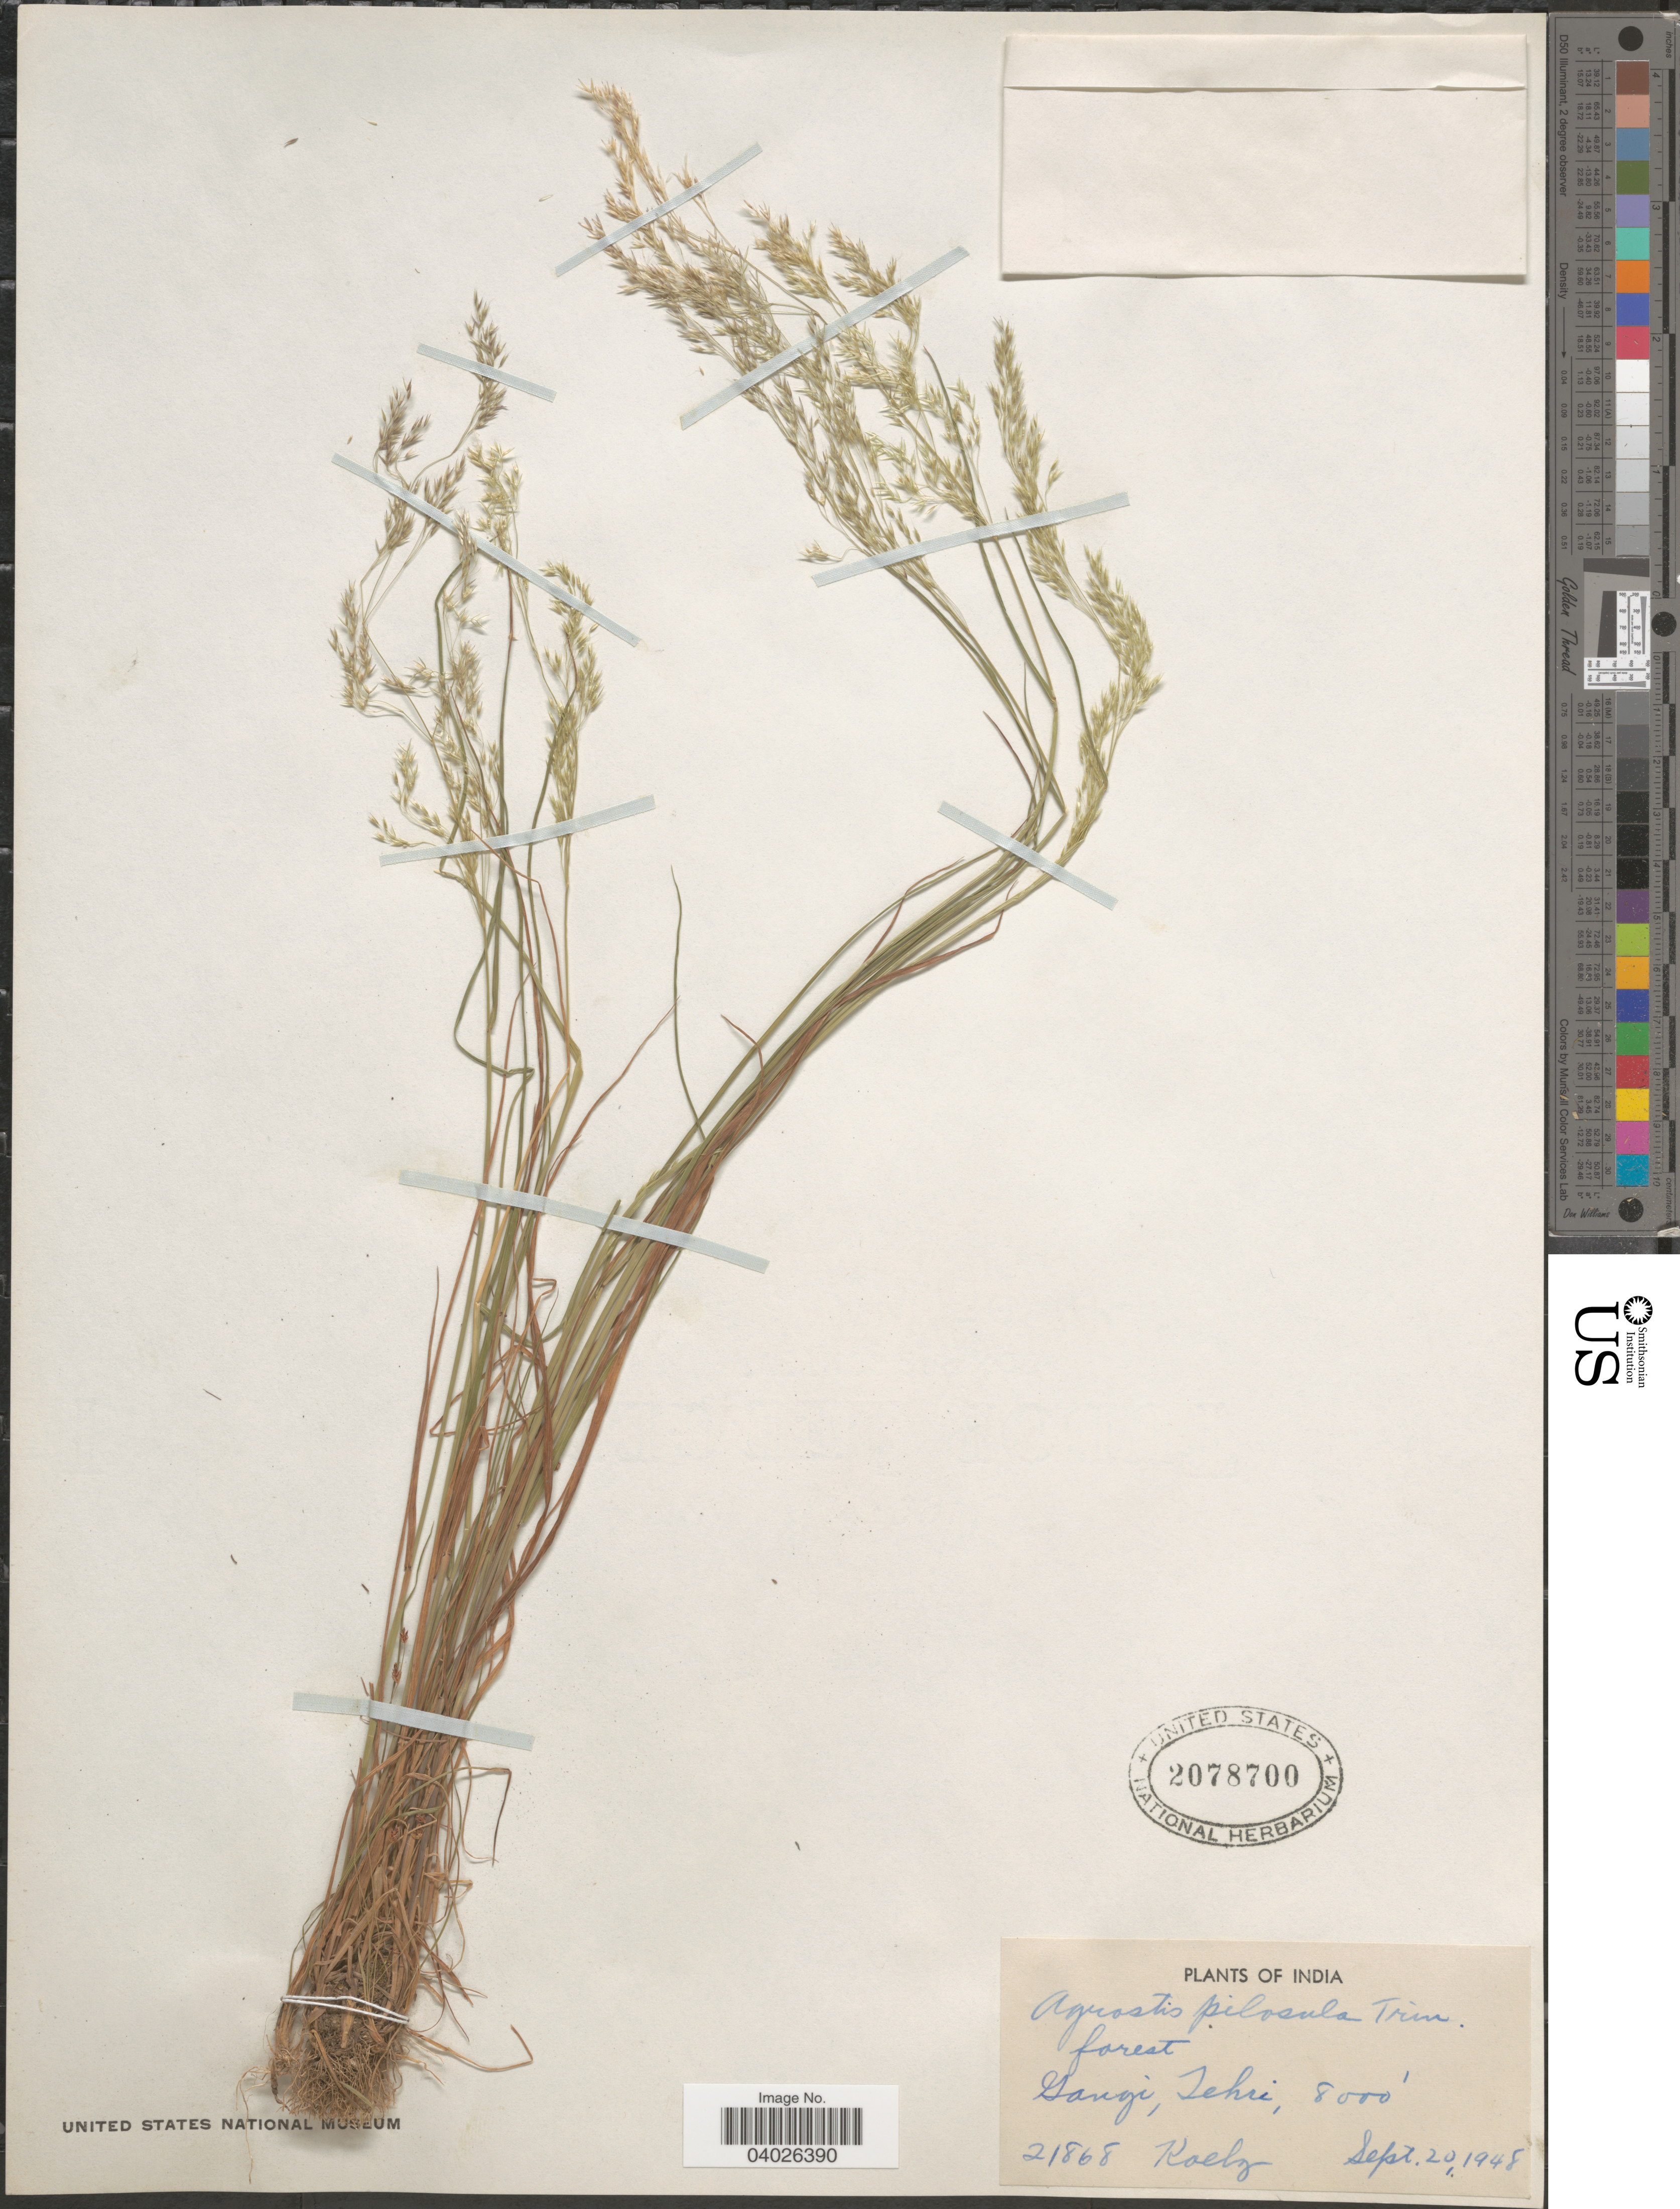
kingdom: Plantae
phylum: Tracheophyta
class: Liliopsida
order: Poales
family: Poaceae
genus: Agrostis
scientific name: Agrostis pilosula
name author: Trin.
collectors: Koelz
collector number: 21868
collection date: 1948-09-20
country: India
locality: Gangi, Tehri.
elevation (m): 2438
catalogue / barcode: US 2078700